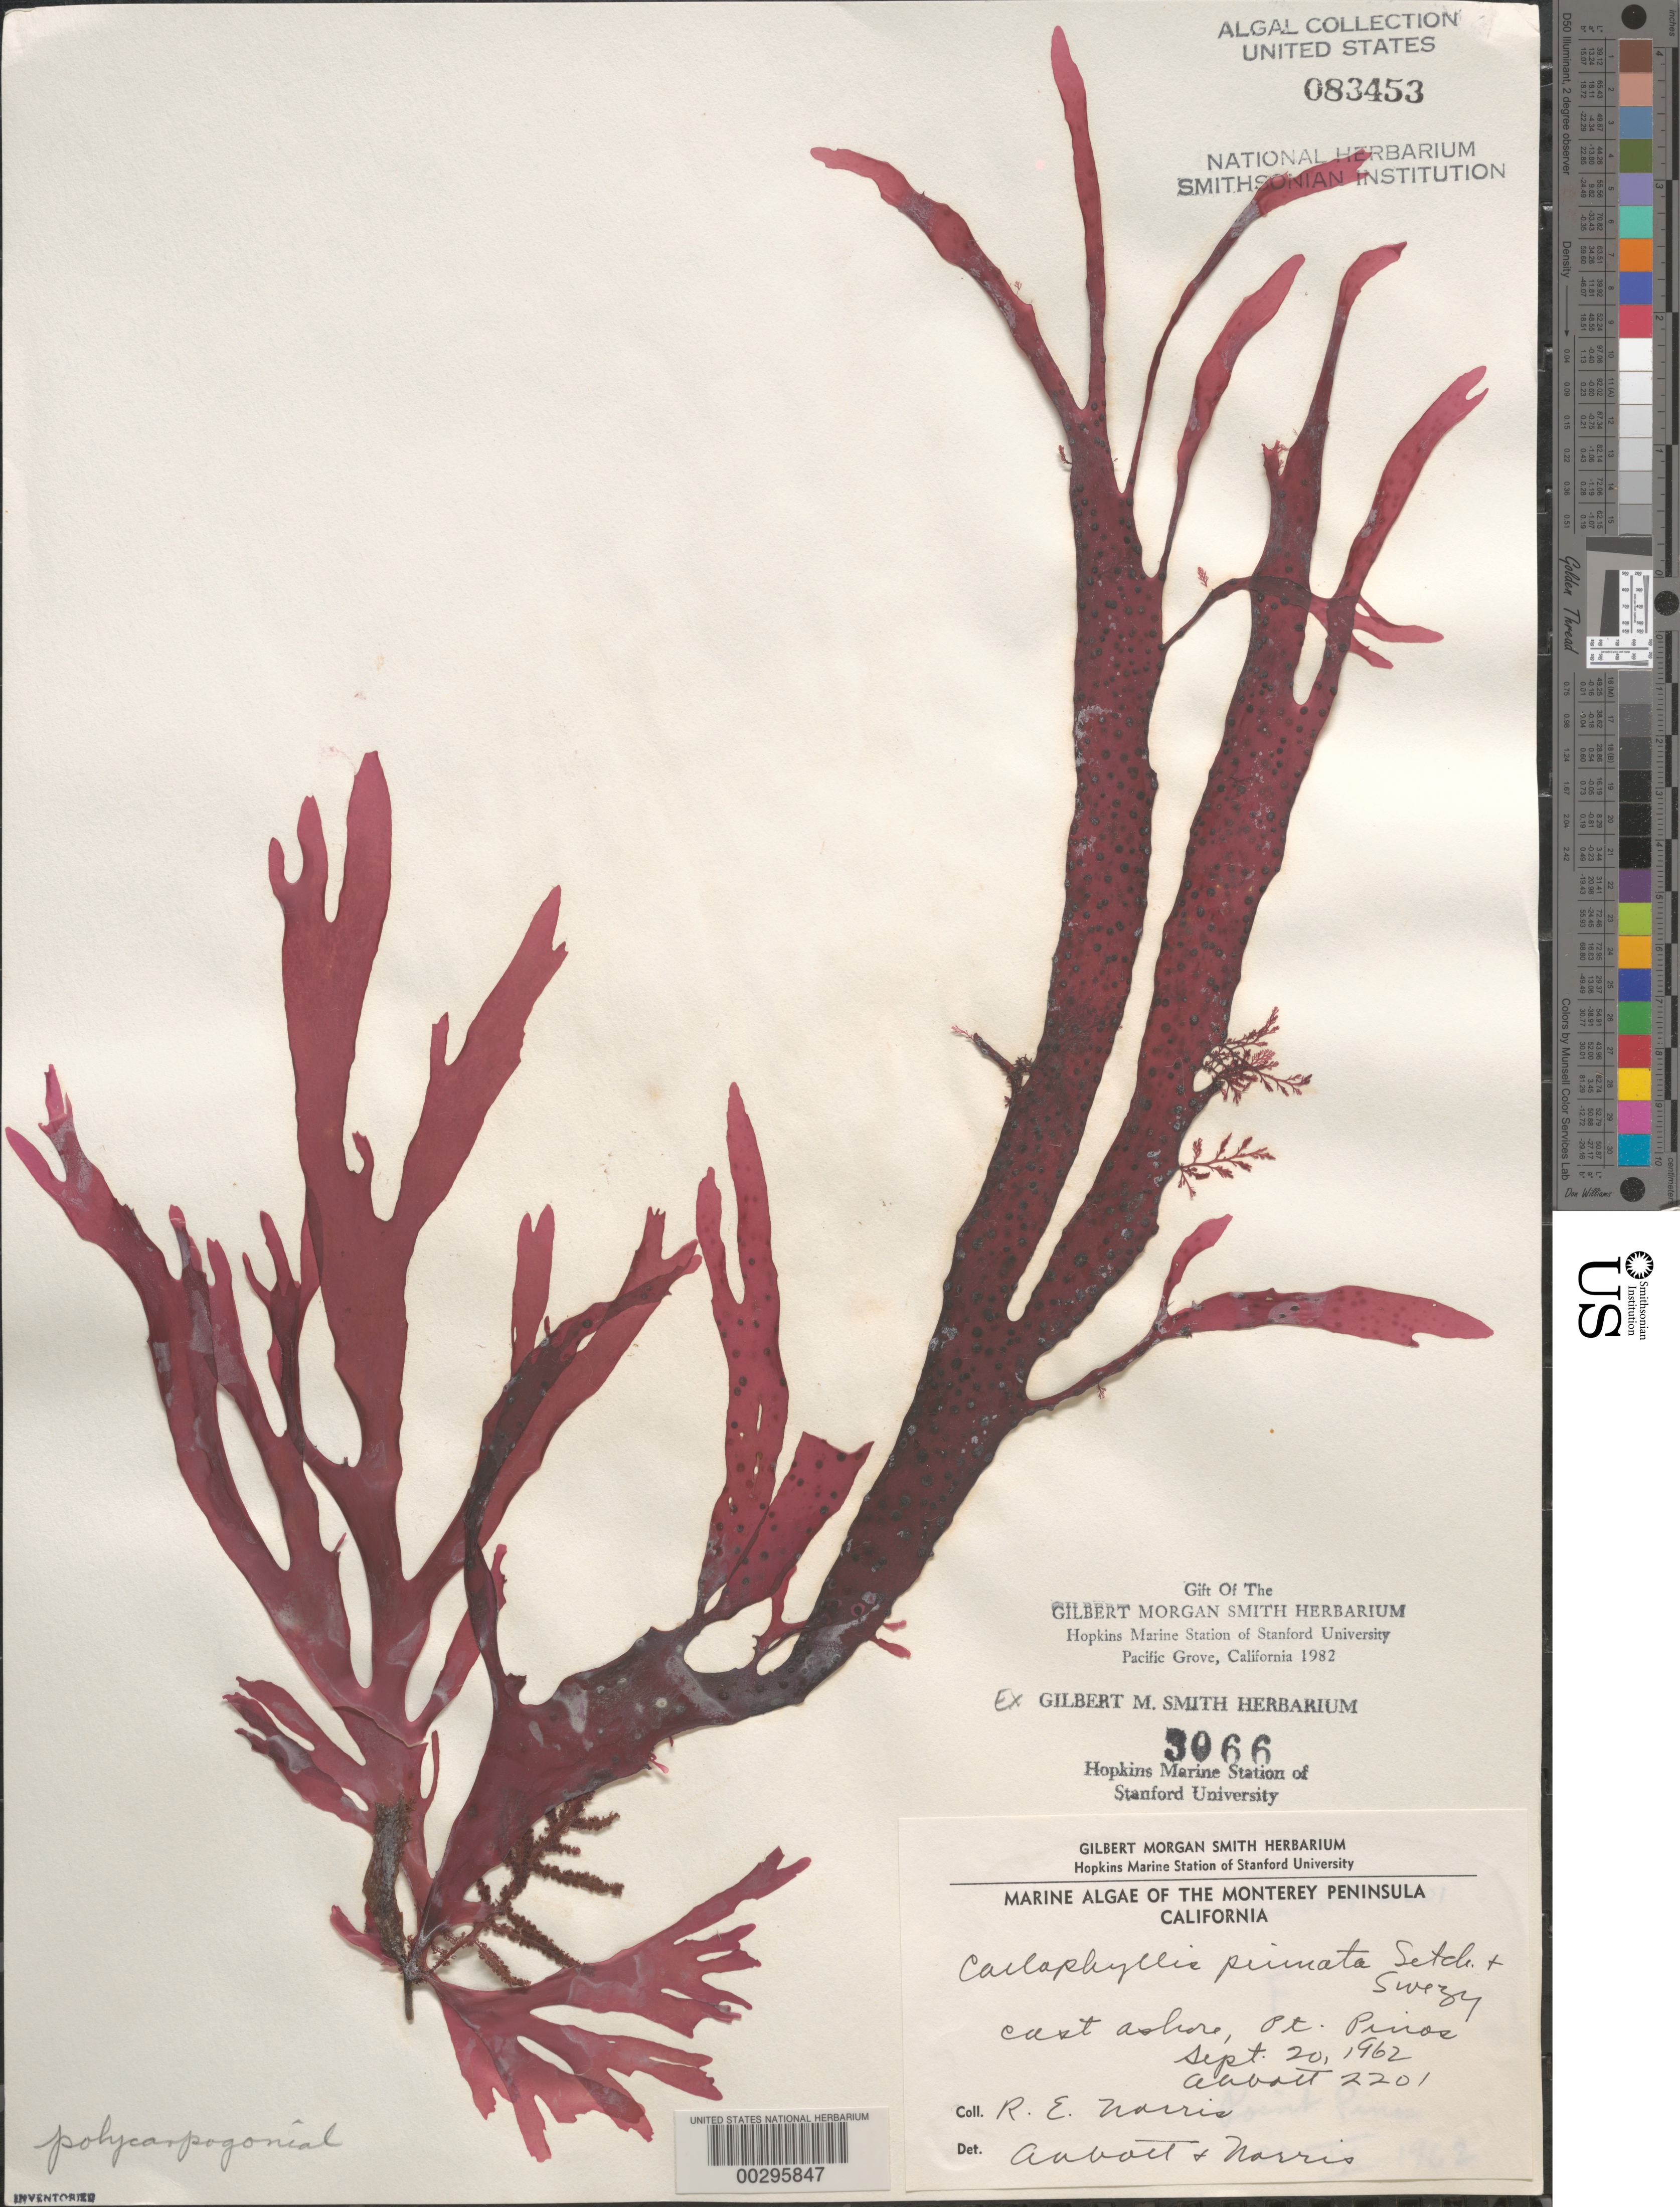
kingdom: Plantae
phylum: Rhodophyta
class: Florideophyceae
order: Gigartinales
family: Kallymeniaceae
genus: Callophyllis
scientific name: Callophyllis pinnata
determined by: Abbott, I. A.; Norris, R. E.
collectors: R. E. Norris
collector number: IAA 2201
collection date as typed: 20 Sep 1962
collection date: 1962-09-20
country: United States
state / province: California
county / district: Monterey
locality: Point Pinos, Monterey Peninsula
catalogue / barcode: US 83453